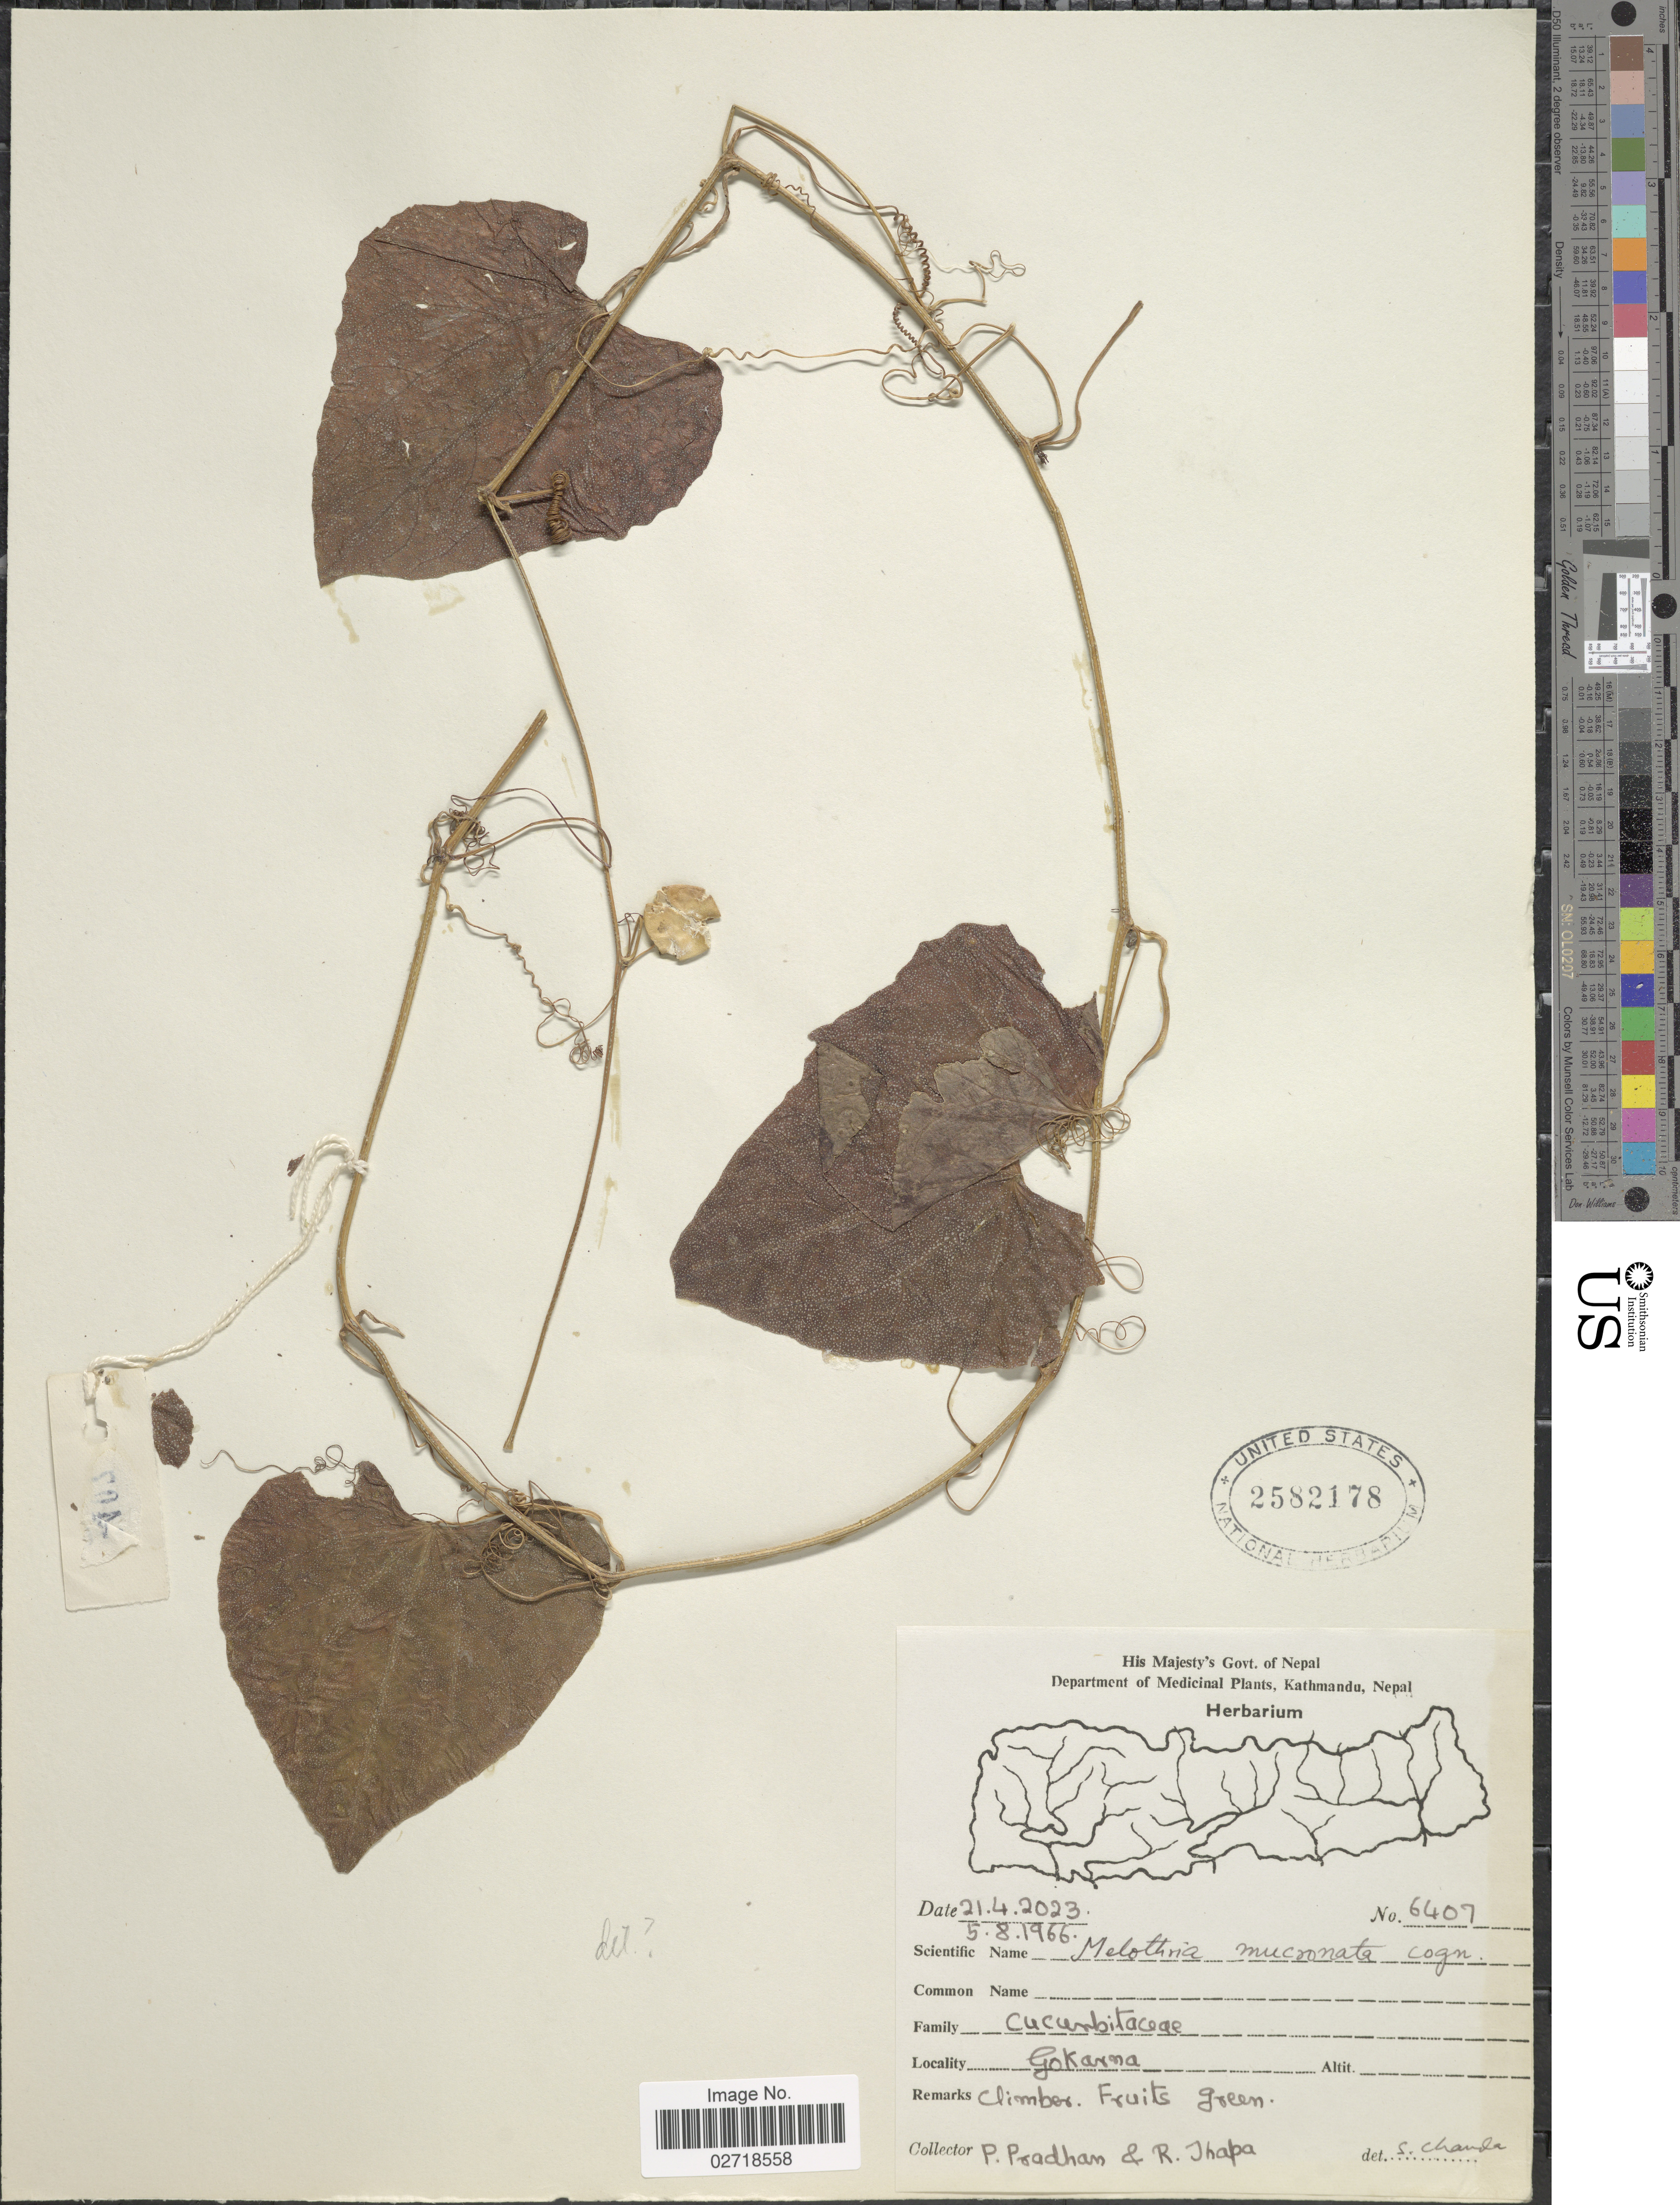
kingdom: Plantae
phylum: Tracheophyta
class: Magnoliopsida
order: Cucurbitales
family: Cucurbitaceae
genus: Zehneria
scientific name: Zehneria mucronata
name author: (Blume) Miq.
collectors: P. Pradhan & R. Thapa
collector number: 6407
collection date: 1966-08-05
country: Nepal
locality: Gokarna.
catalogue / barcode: US 2582178